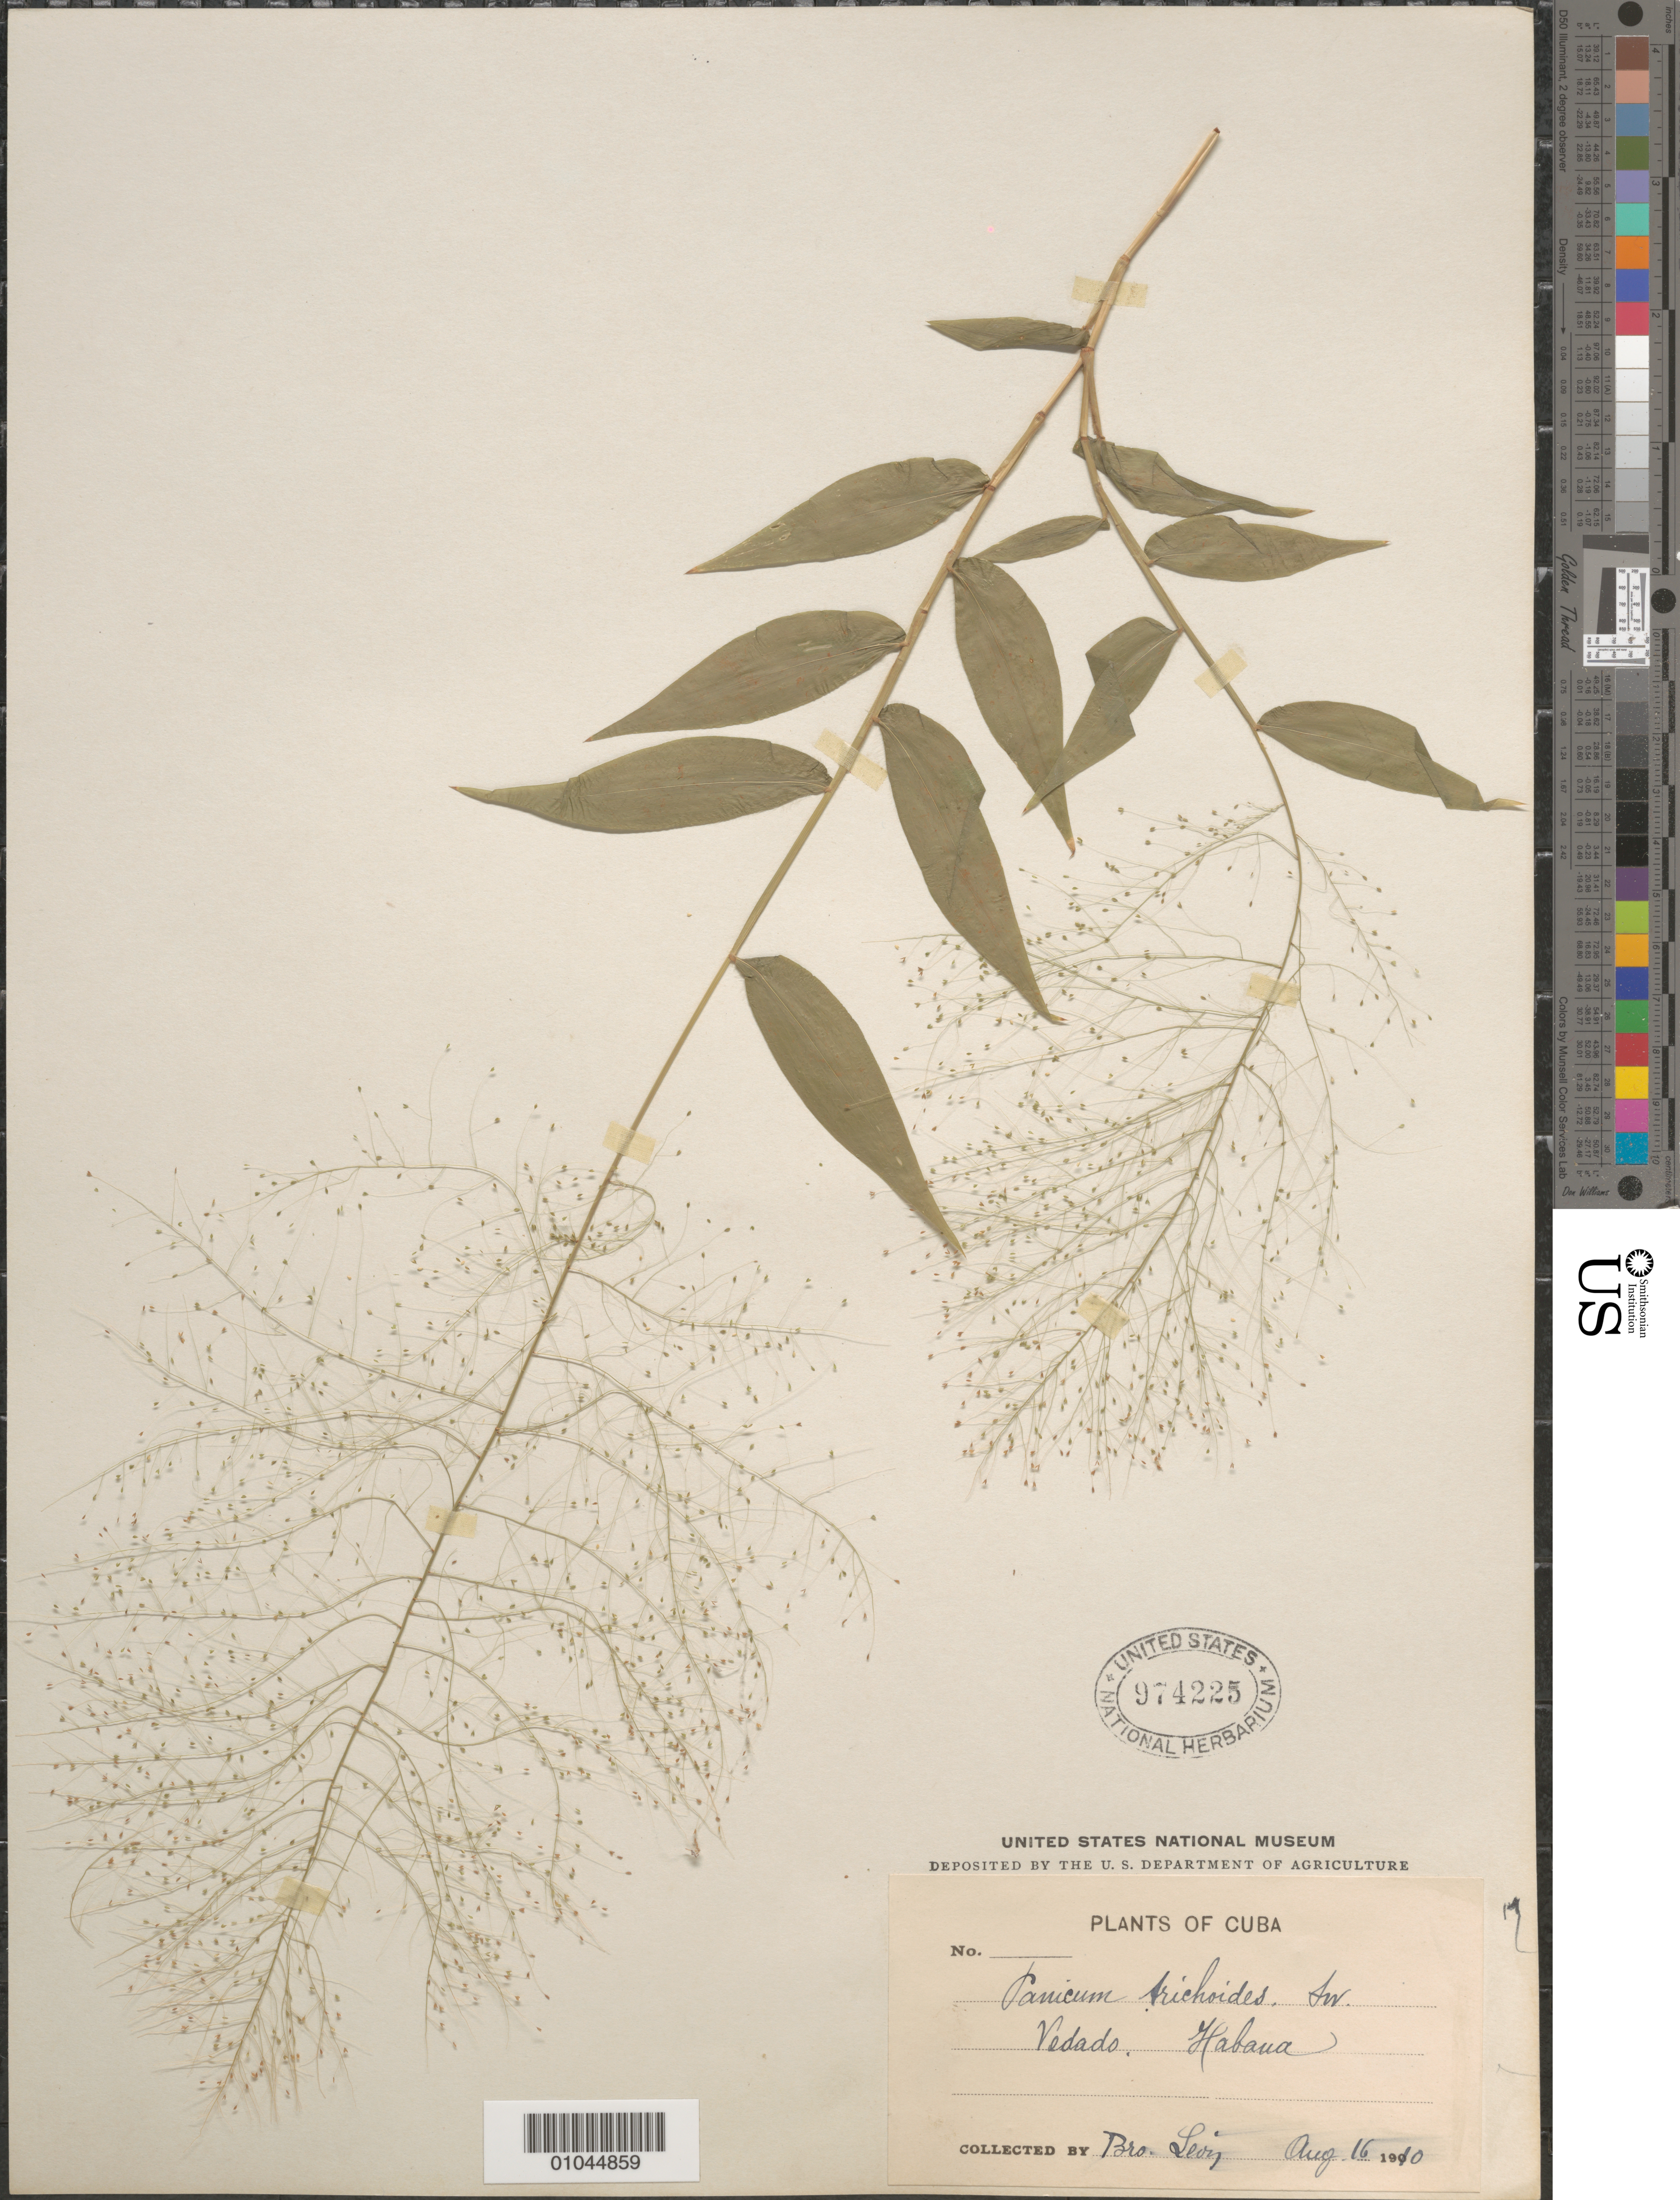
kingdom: Plantae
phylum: Tracheophyta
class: Liliopsida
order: Poales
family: Poaceae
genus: Panicum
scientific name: Panicum trichoides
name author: Sw.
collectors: Bro. León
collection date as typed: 16 Aug 1910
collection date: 1910-08-16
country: Cuba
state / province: La Habana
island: Cuba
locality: Vedado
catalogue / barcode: US 974225